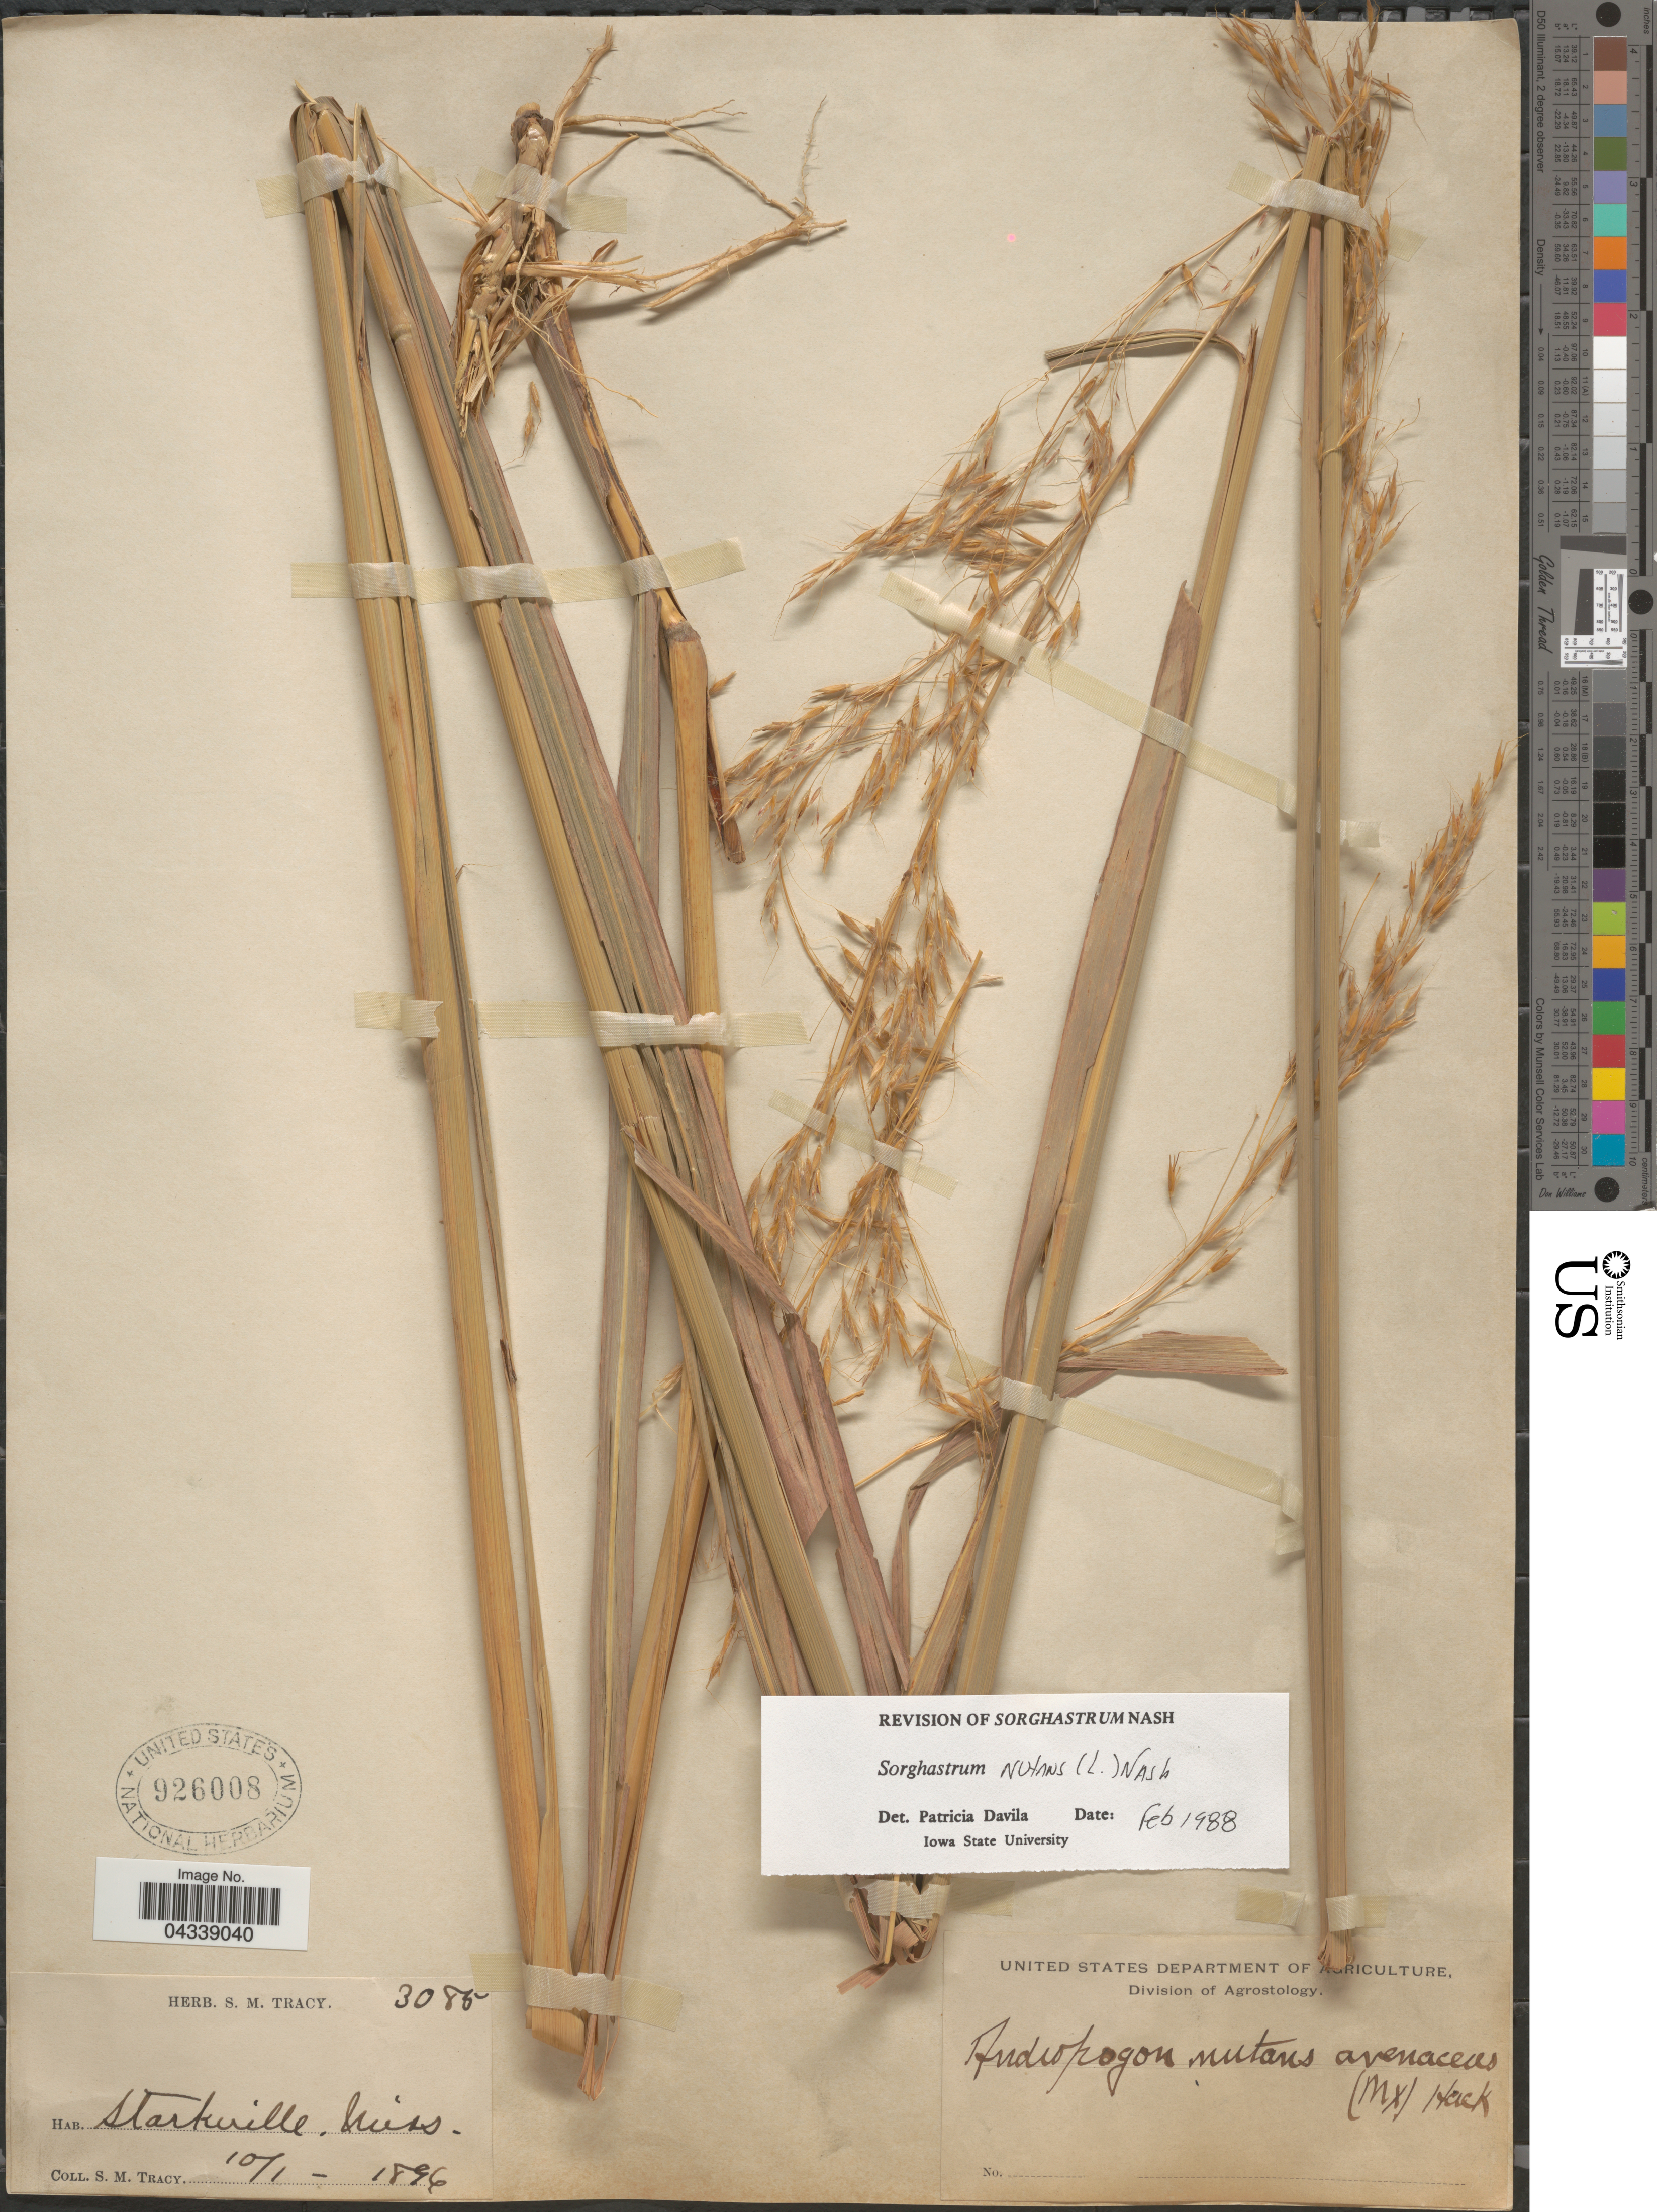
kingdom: Plantae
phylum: Tracheophyta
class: Liliopsida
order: Poales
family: Poaceae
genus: Sorghastrum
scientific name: Sorghastrum nutans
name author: (L.) Nash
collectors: S. M. Tracy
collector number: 3085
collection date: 1896-10-01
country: United States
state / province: Mississippi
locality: Starkville.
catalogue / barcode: US 926008